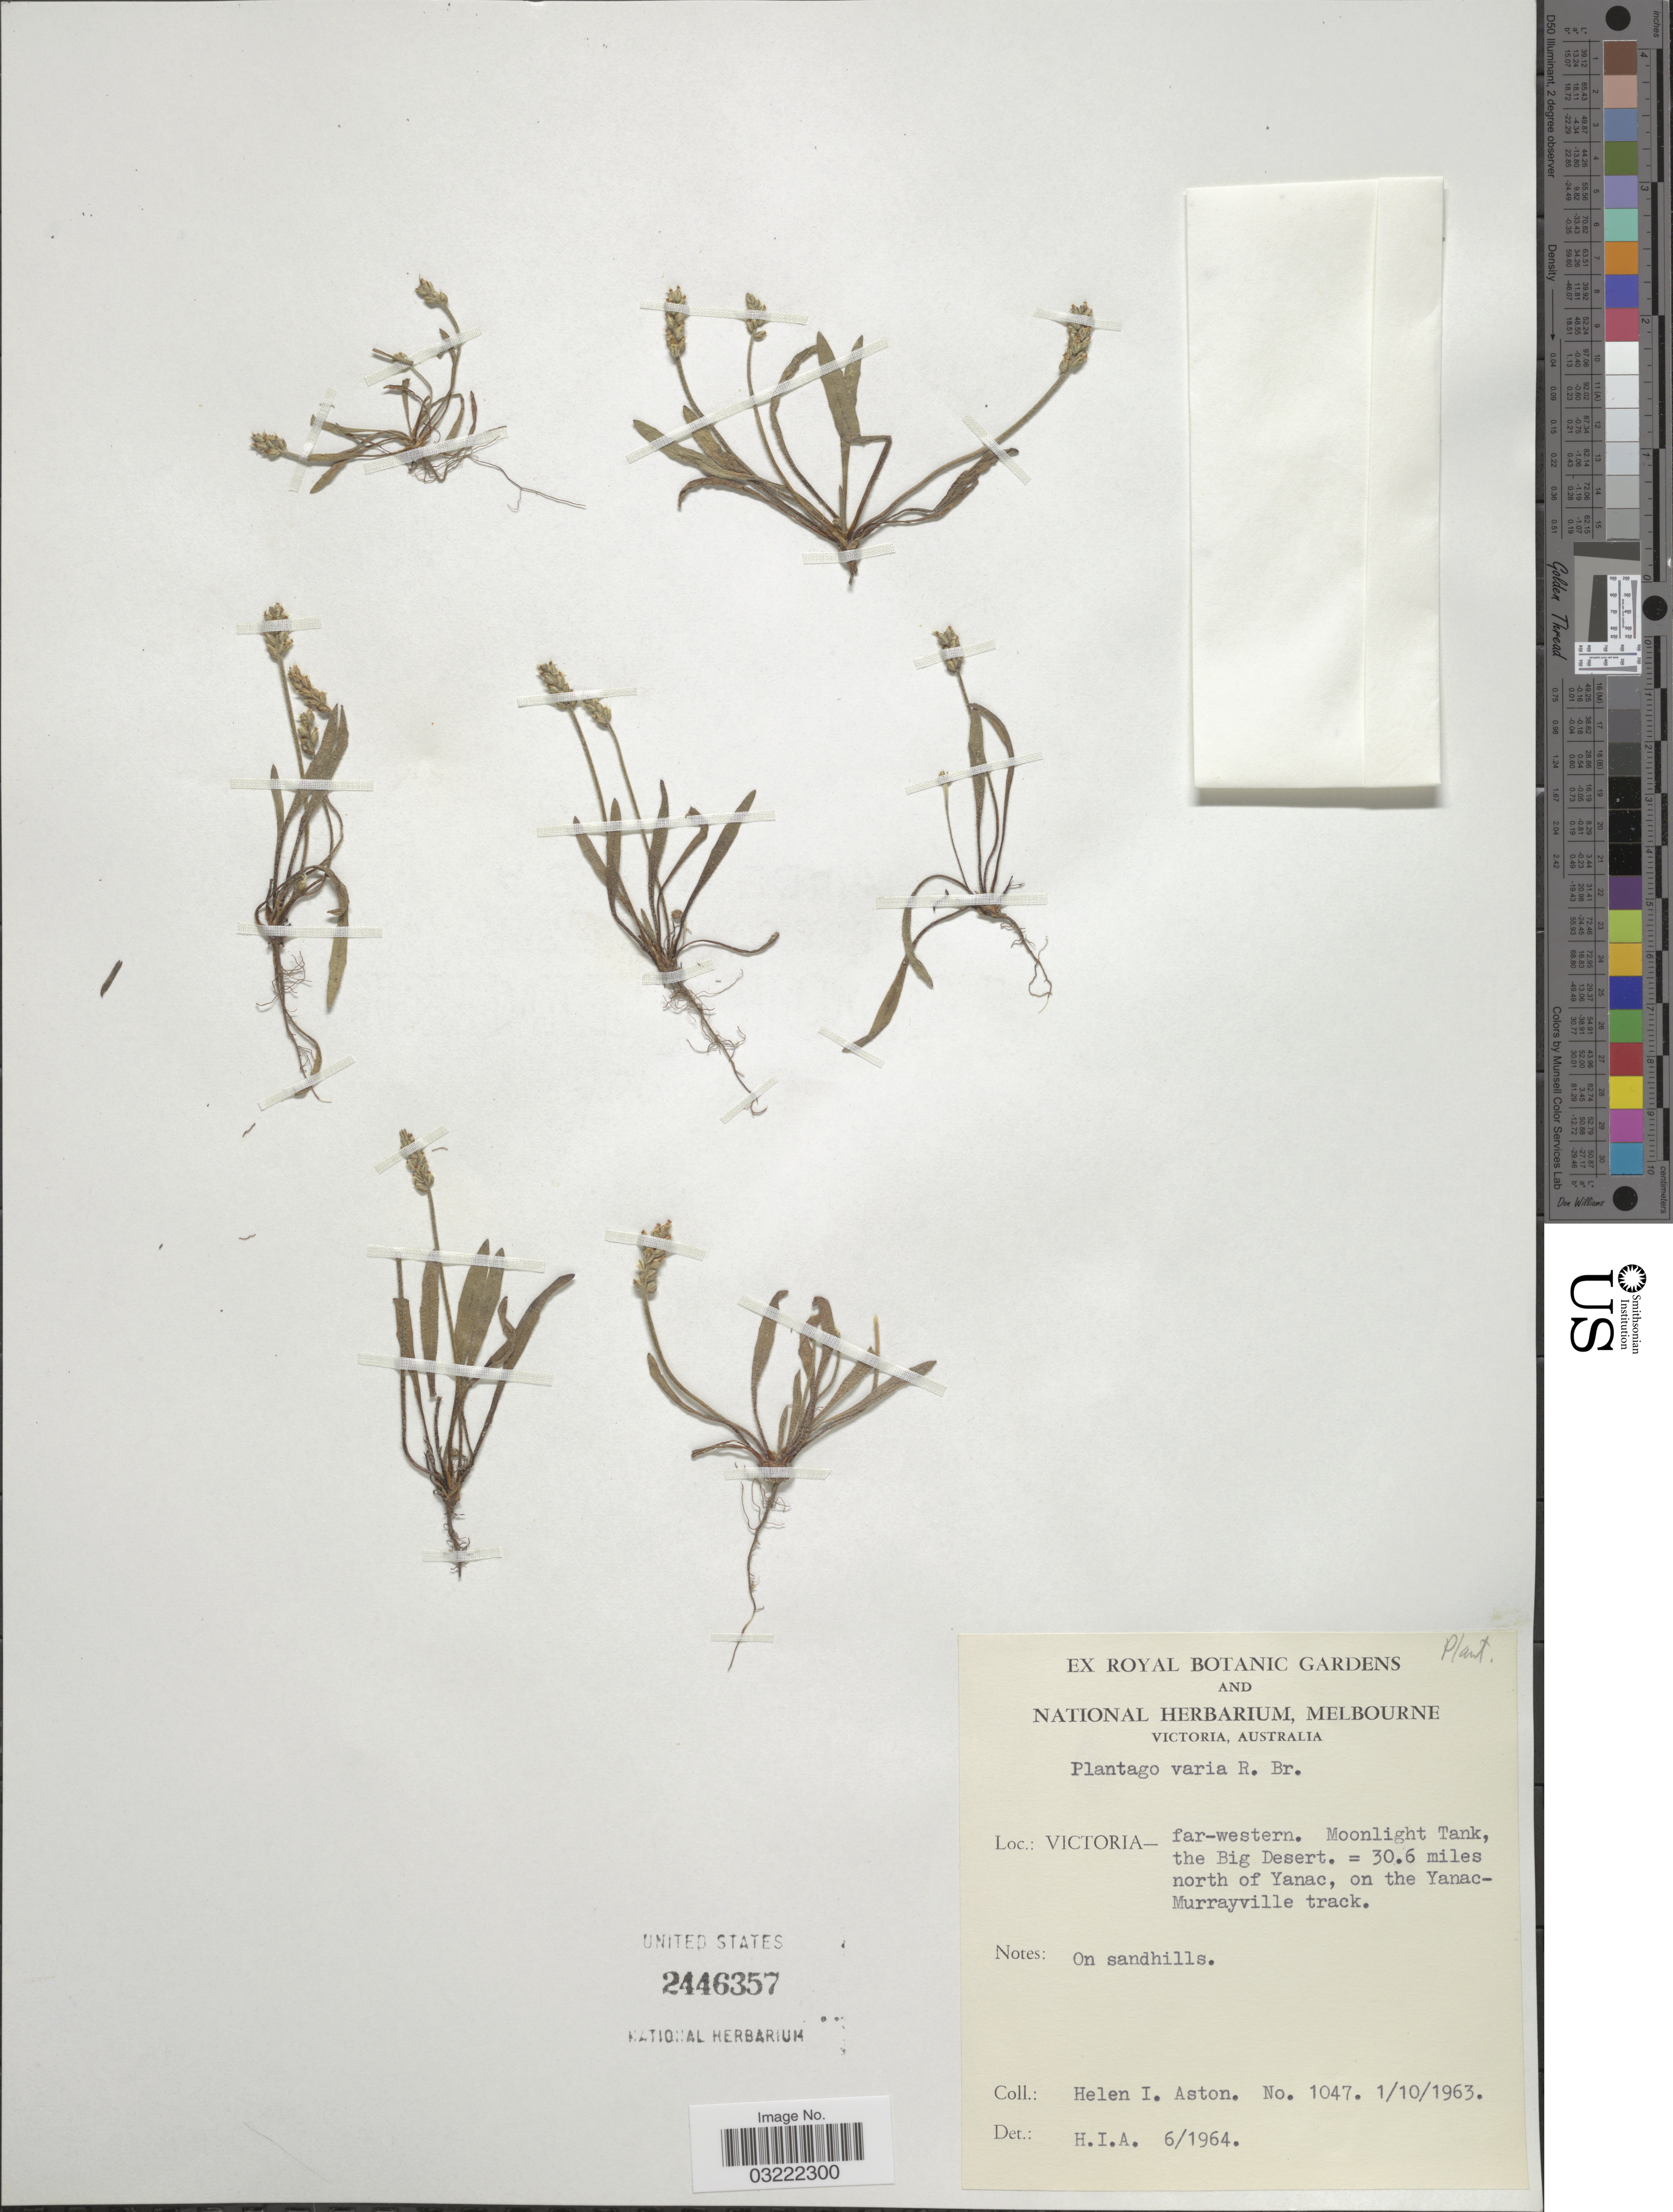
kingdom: Plantae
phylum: Tracheophyta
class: Magnoliopsida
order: Lamiales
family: Plantaginaceae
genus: Plantago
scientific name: Plantago varia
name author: R. Br.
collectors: H. I. Aston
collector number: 1047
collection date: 1963-10-01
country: Australia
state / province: Victoria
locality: Victoria - far-western. Moonlight Tank the Big Desert. = 30.6 miles north of Yanac, on the Yanac-Murrayville track.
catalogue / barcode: US 2446357